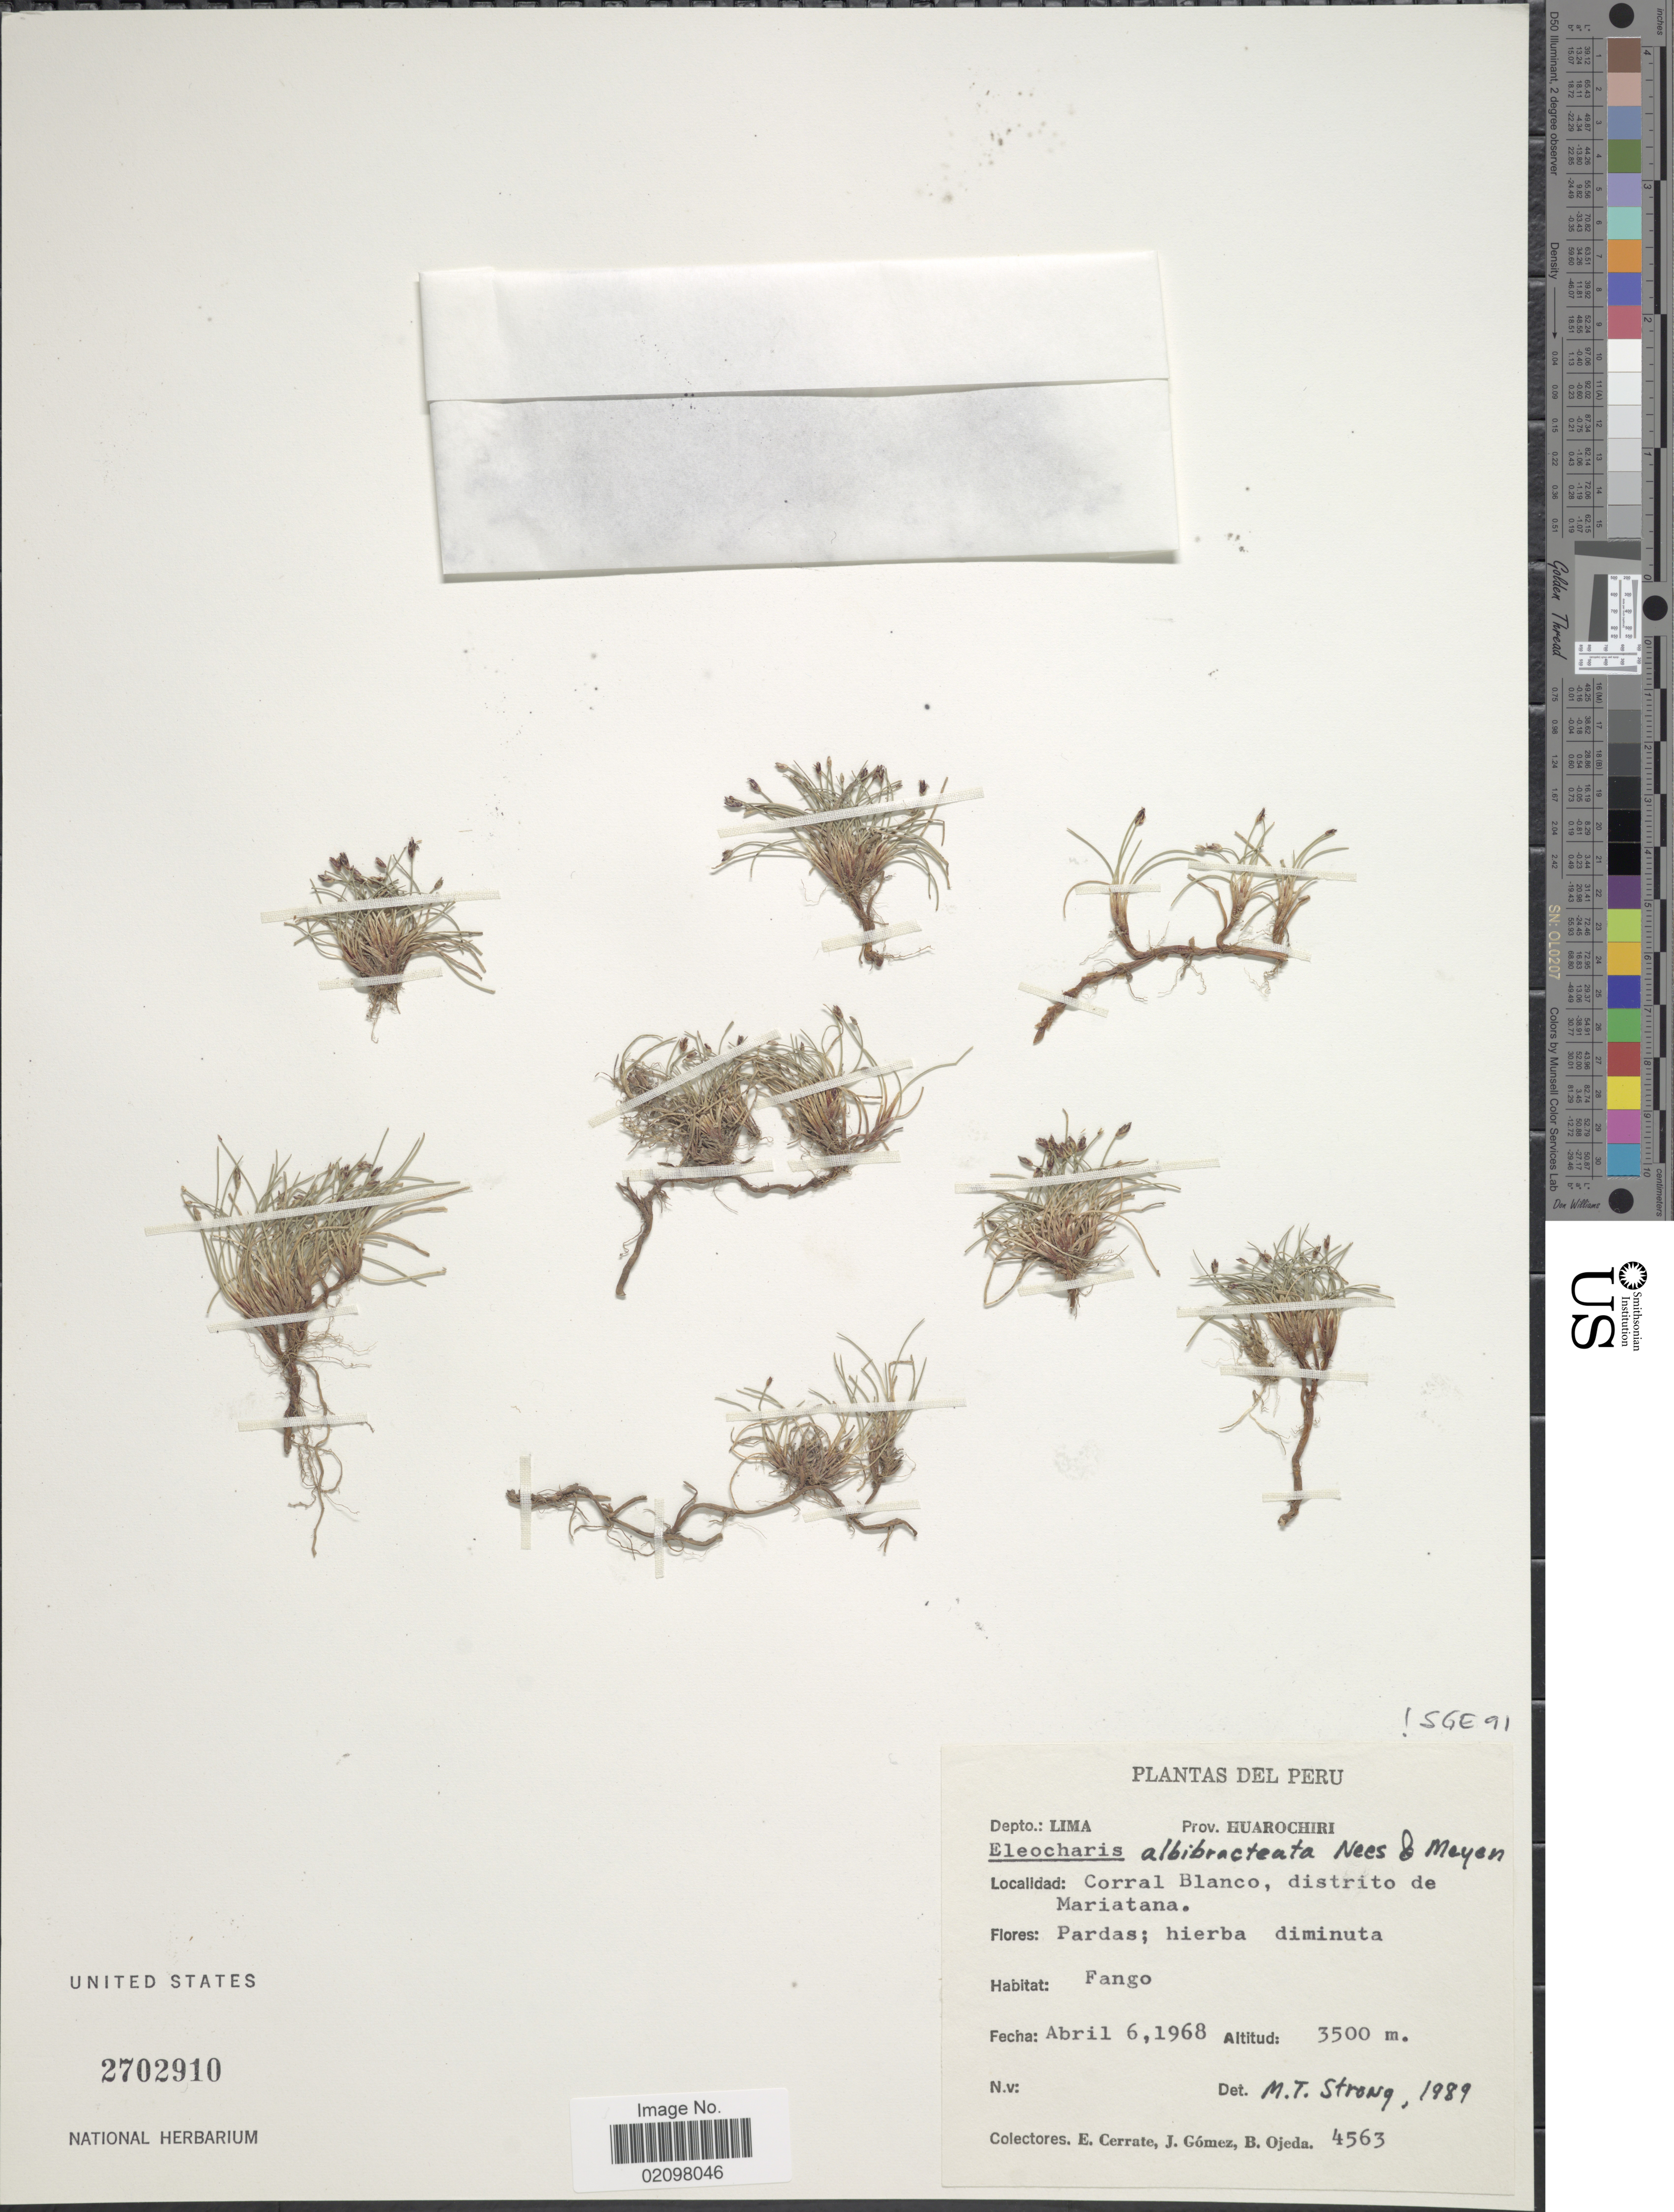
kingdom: Plantae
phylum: Tracheophyta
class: Liliopsida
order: Poales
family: Cyperaceae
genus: Eleocharis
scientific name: Eleocharis albibracteata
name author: Nees & Meyen ex Kunth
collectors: E. Cerrate, J. Gómez & B. Ojeda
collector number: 4563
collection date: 1968-04-06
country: Peru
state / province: Lima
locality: Depto. Lima, Prov. Huarochiri, Corral Blanco, distrito de Mariatana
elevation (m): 3500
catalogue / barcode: US 2702910